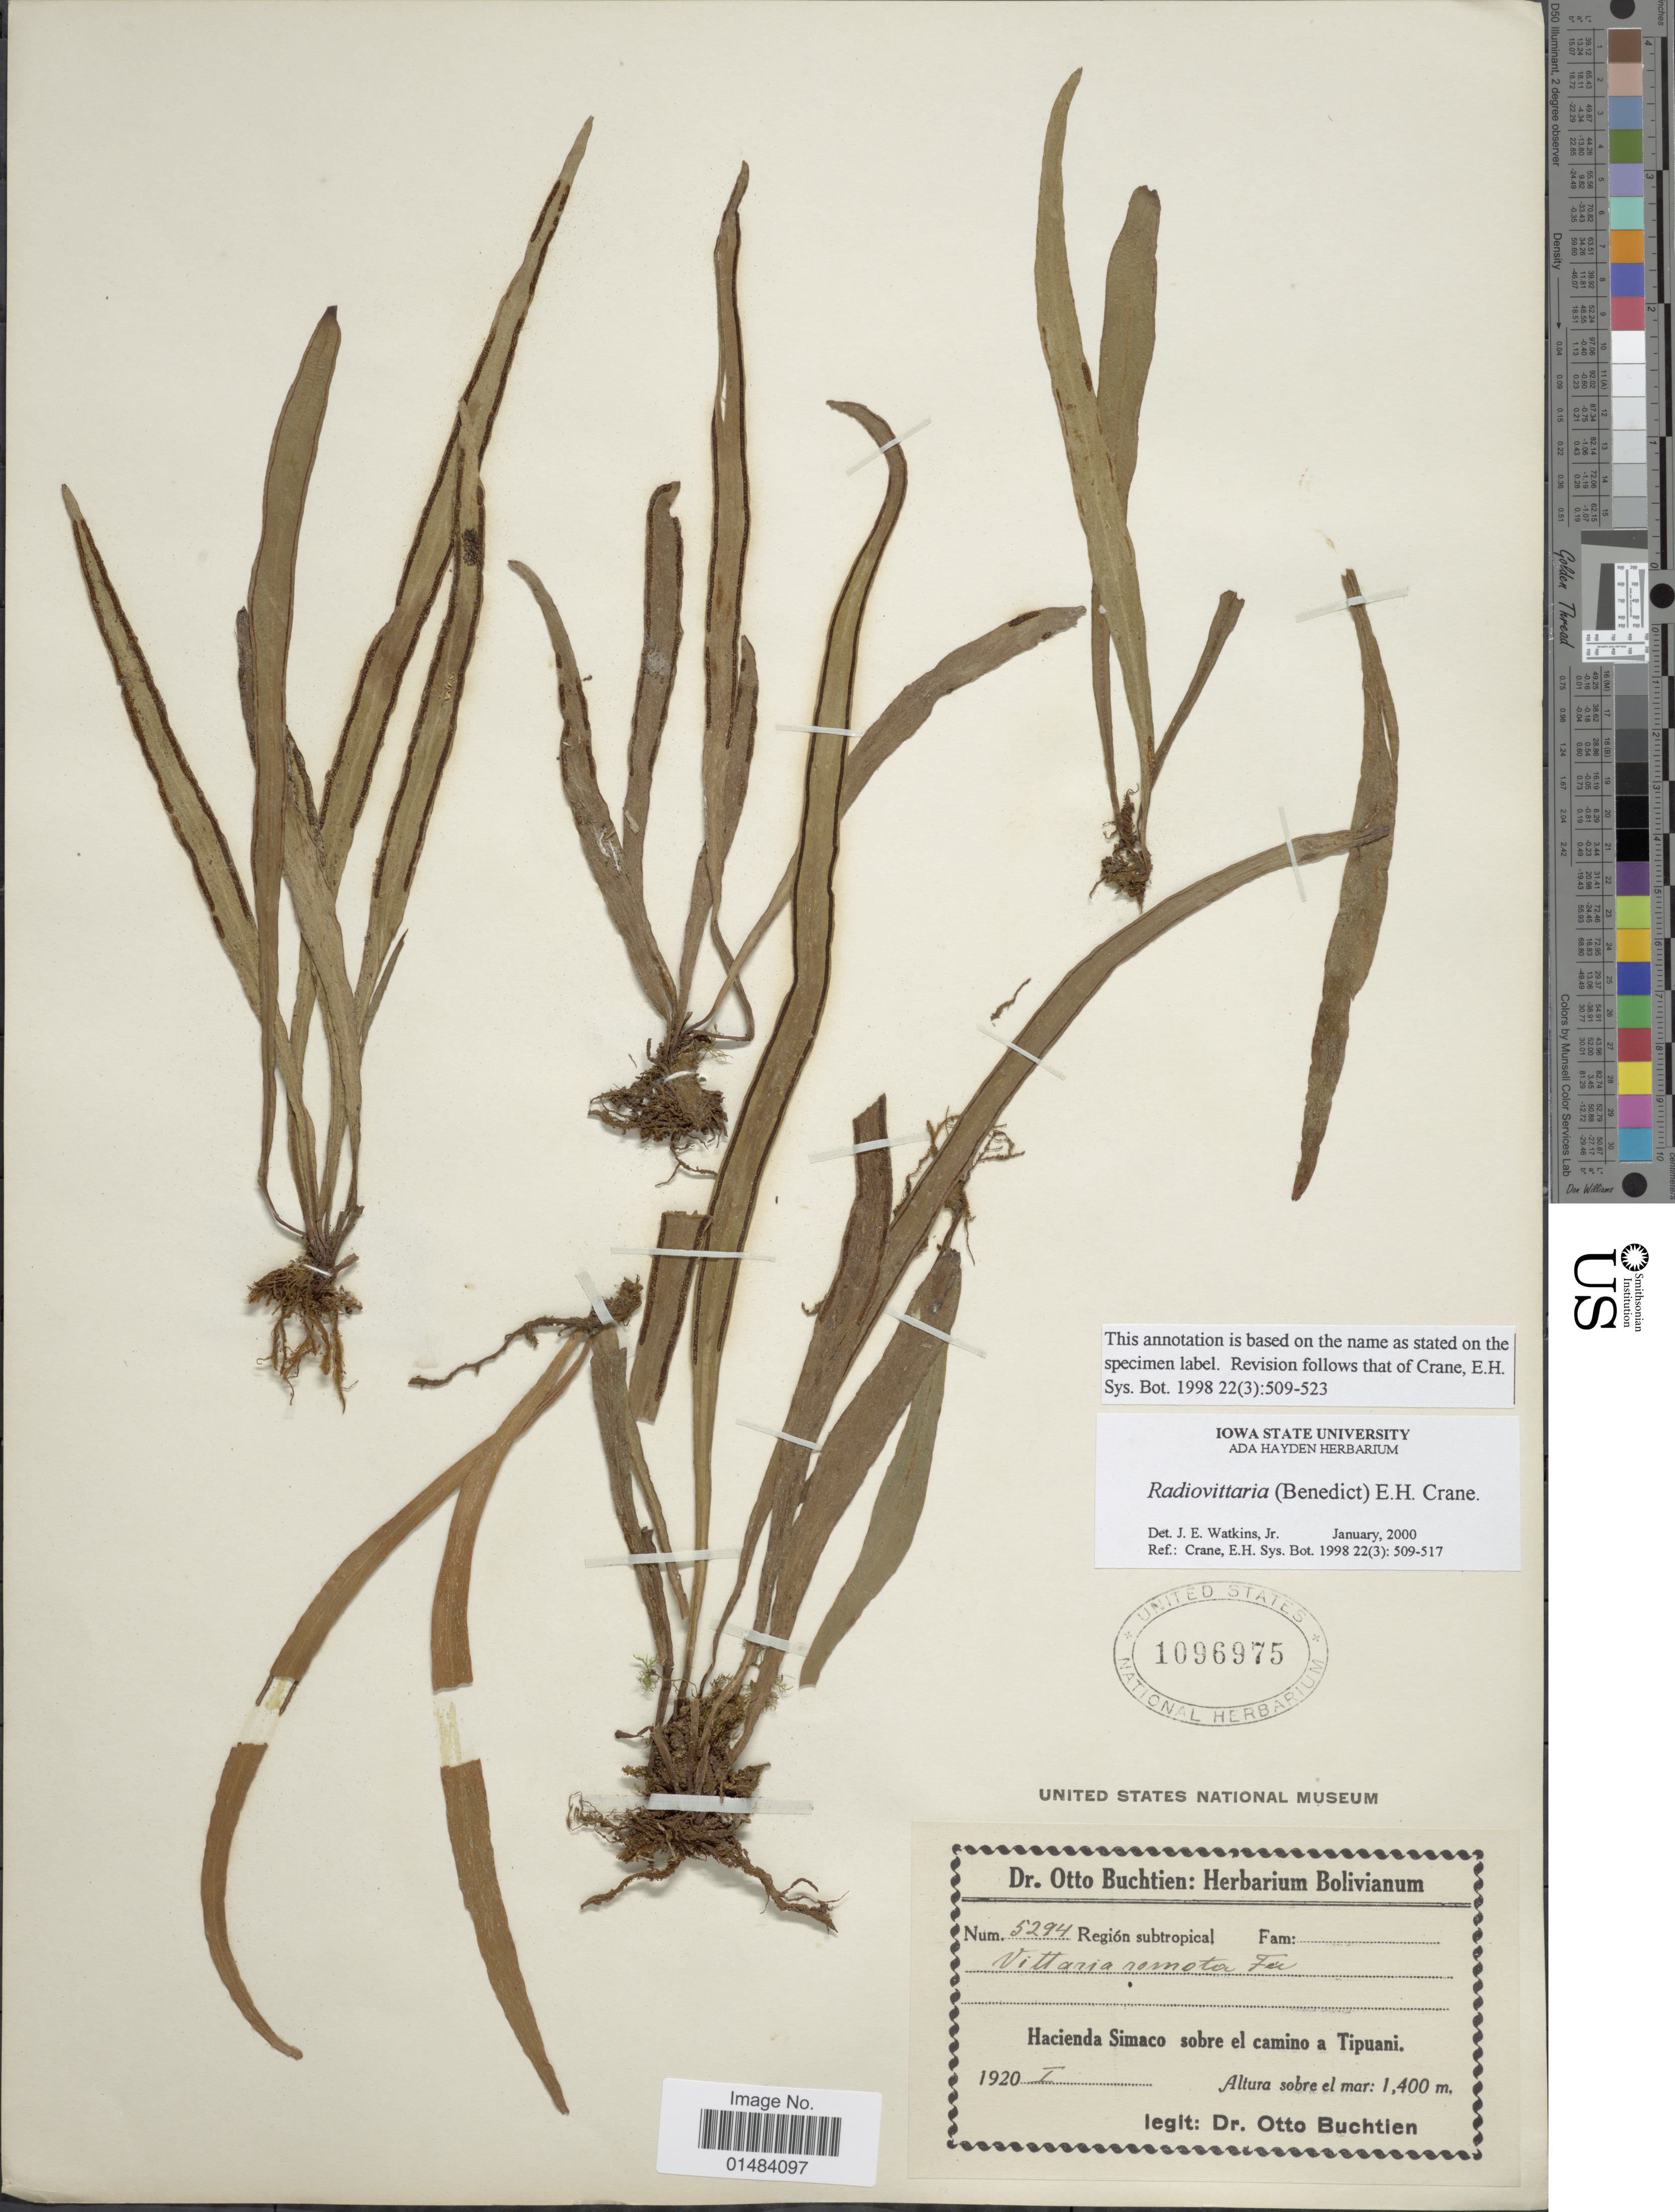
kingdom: Plantae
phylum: Tracheophyta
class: Polypodiopsida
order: Polypodiales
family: Pteridaceae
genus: Vittaria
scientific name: Vittaria remota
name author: Fée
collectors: O. Buchtien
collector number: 5294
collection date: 1920-01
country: Bolivia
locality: Región subtropical. Hacienda Simaco sobre el camino a Tipuani.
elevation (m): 1400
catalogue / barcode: US 1096975